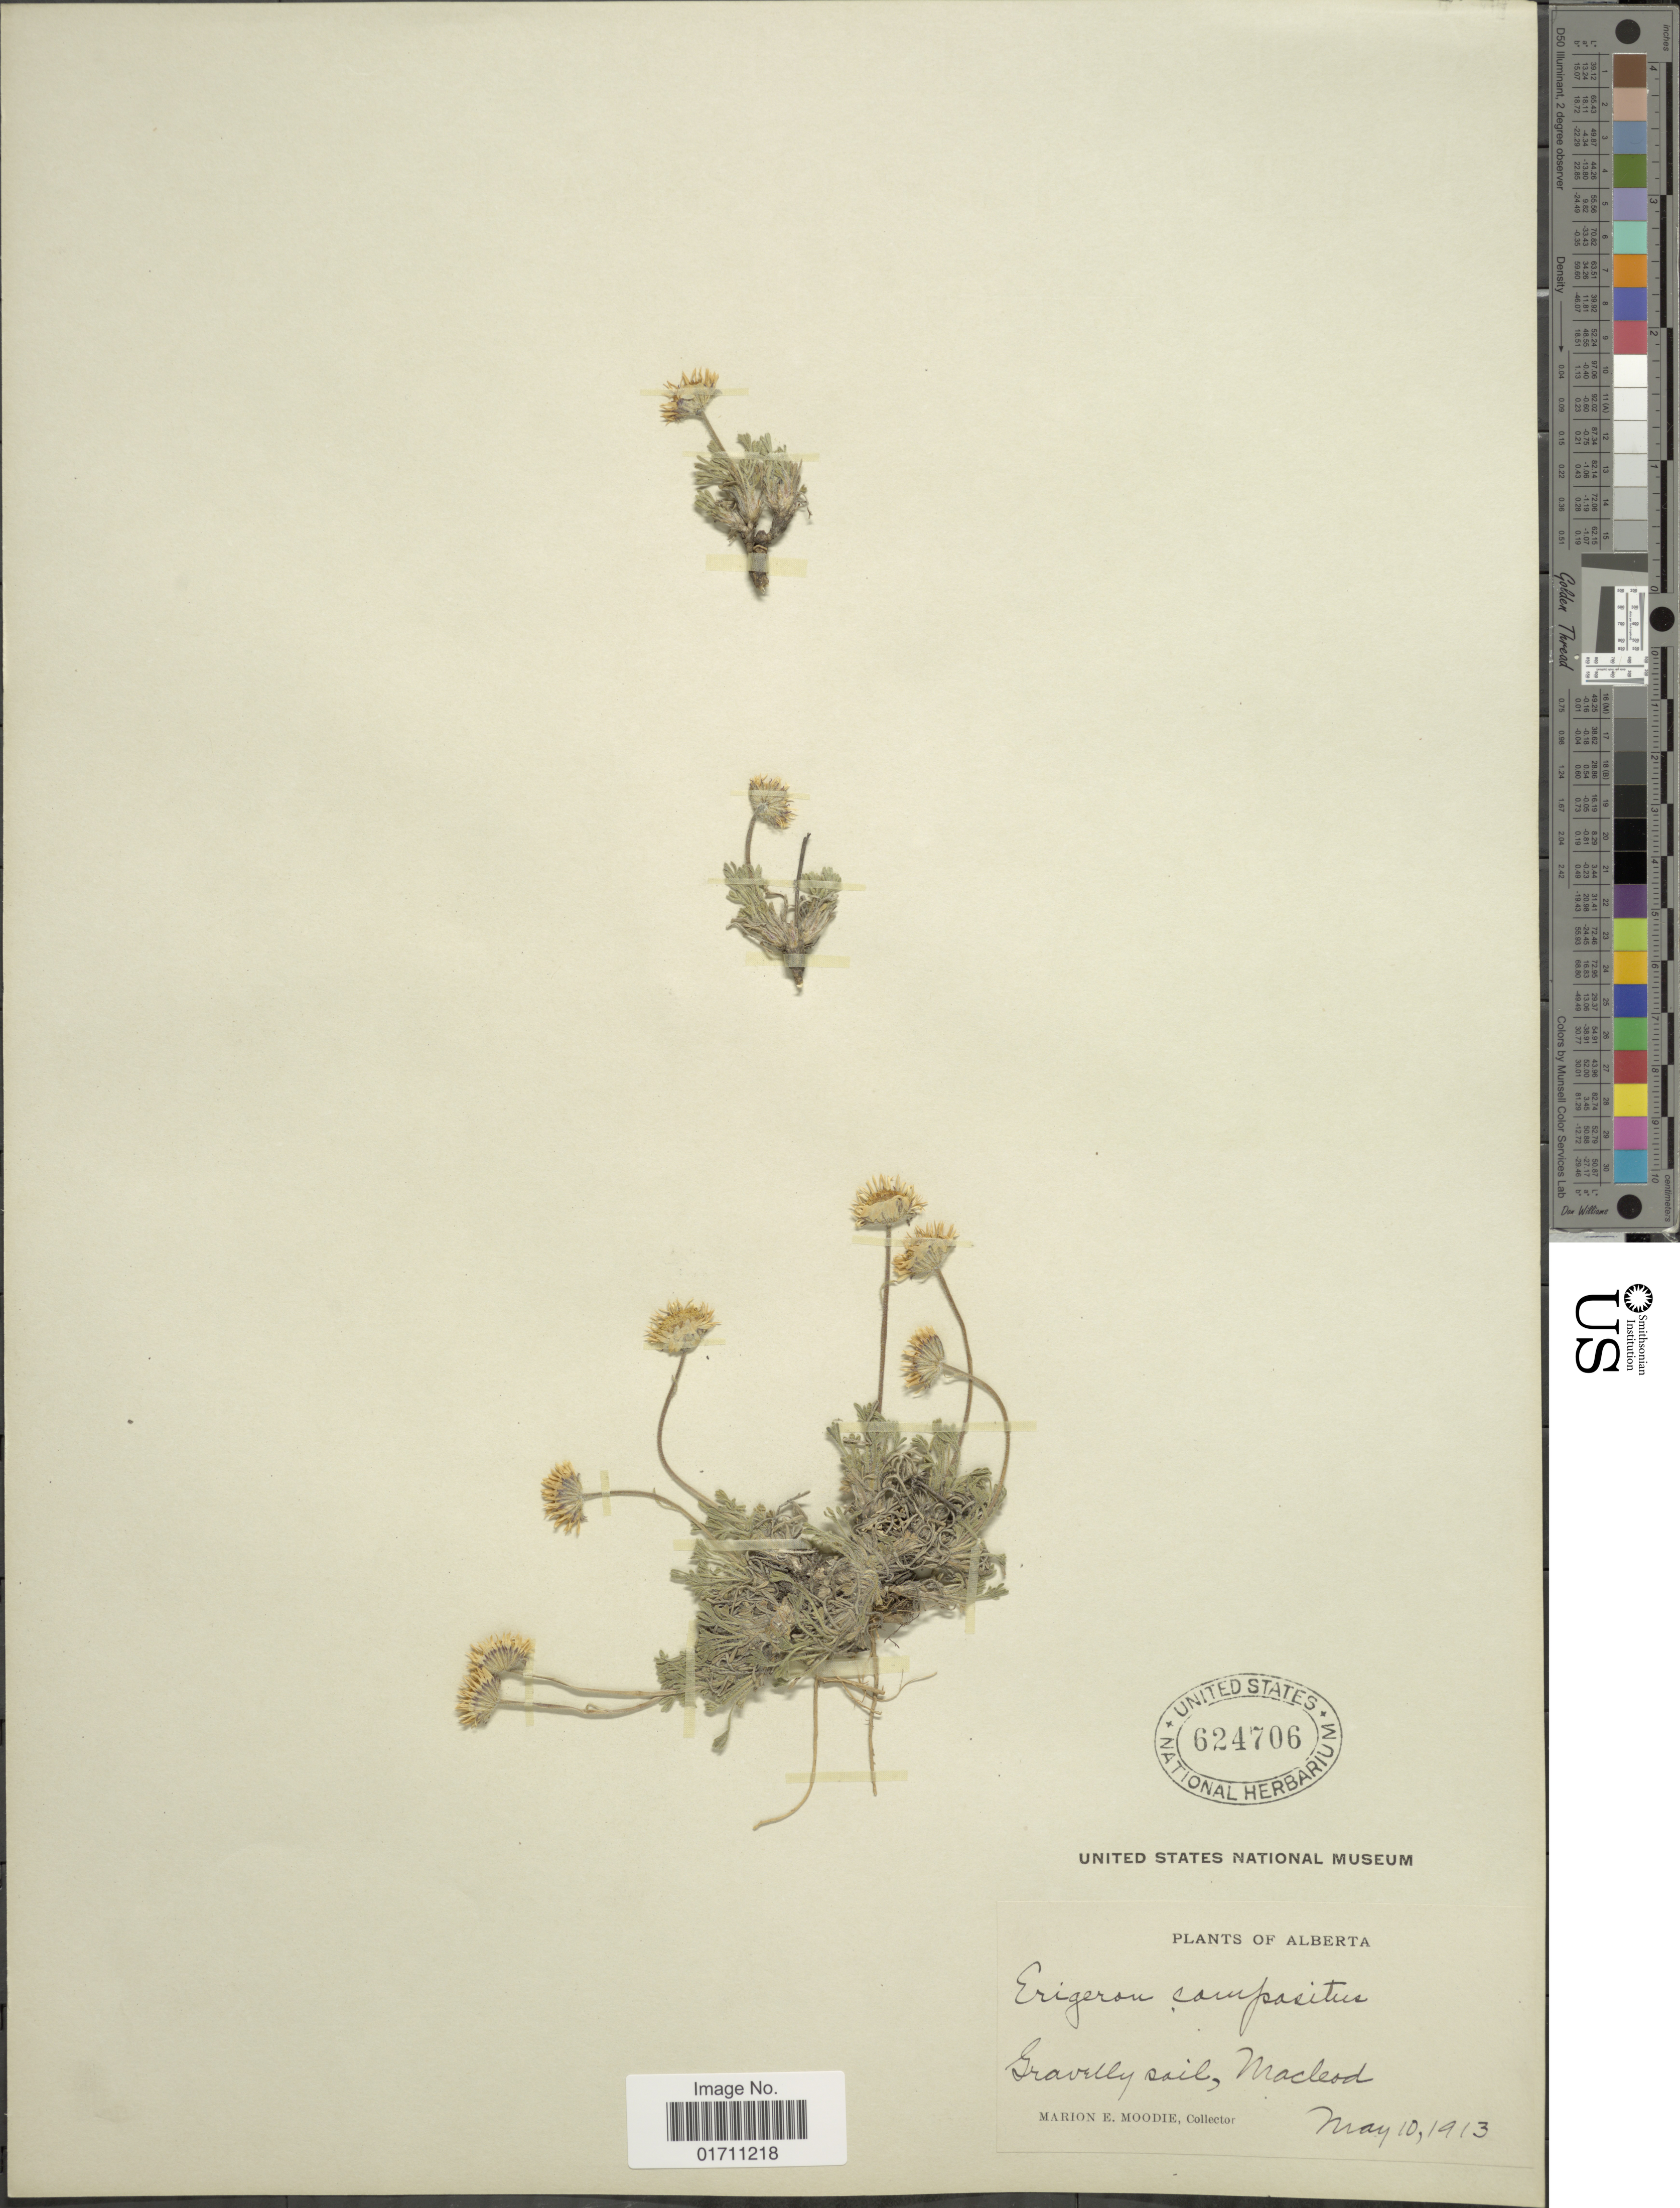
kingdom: Plantae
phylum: Tracheophyta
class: Magnoliopsida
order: Asterales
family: Asteraceae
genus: Erigeron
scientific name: Erigeron compositus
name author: Pursh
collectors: M. E. Moodie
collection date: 1913-05-10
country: Canada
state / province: Alberta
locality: Gravelly soil, Macleod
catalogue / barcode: US 624706